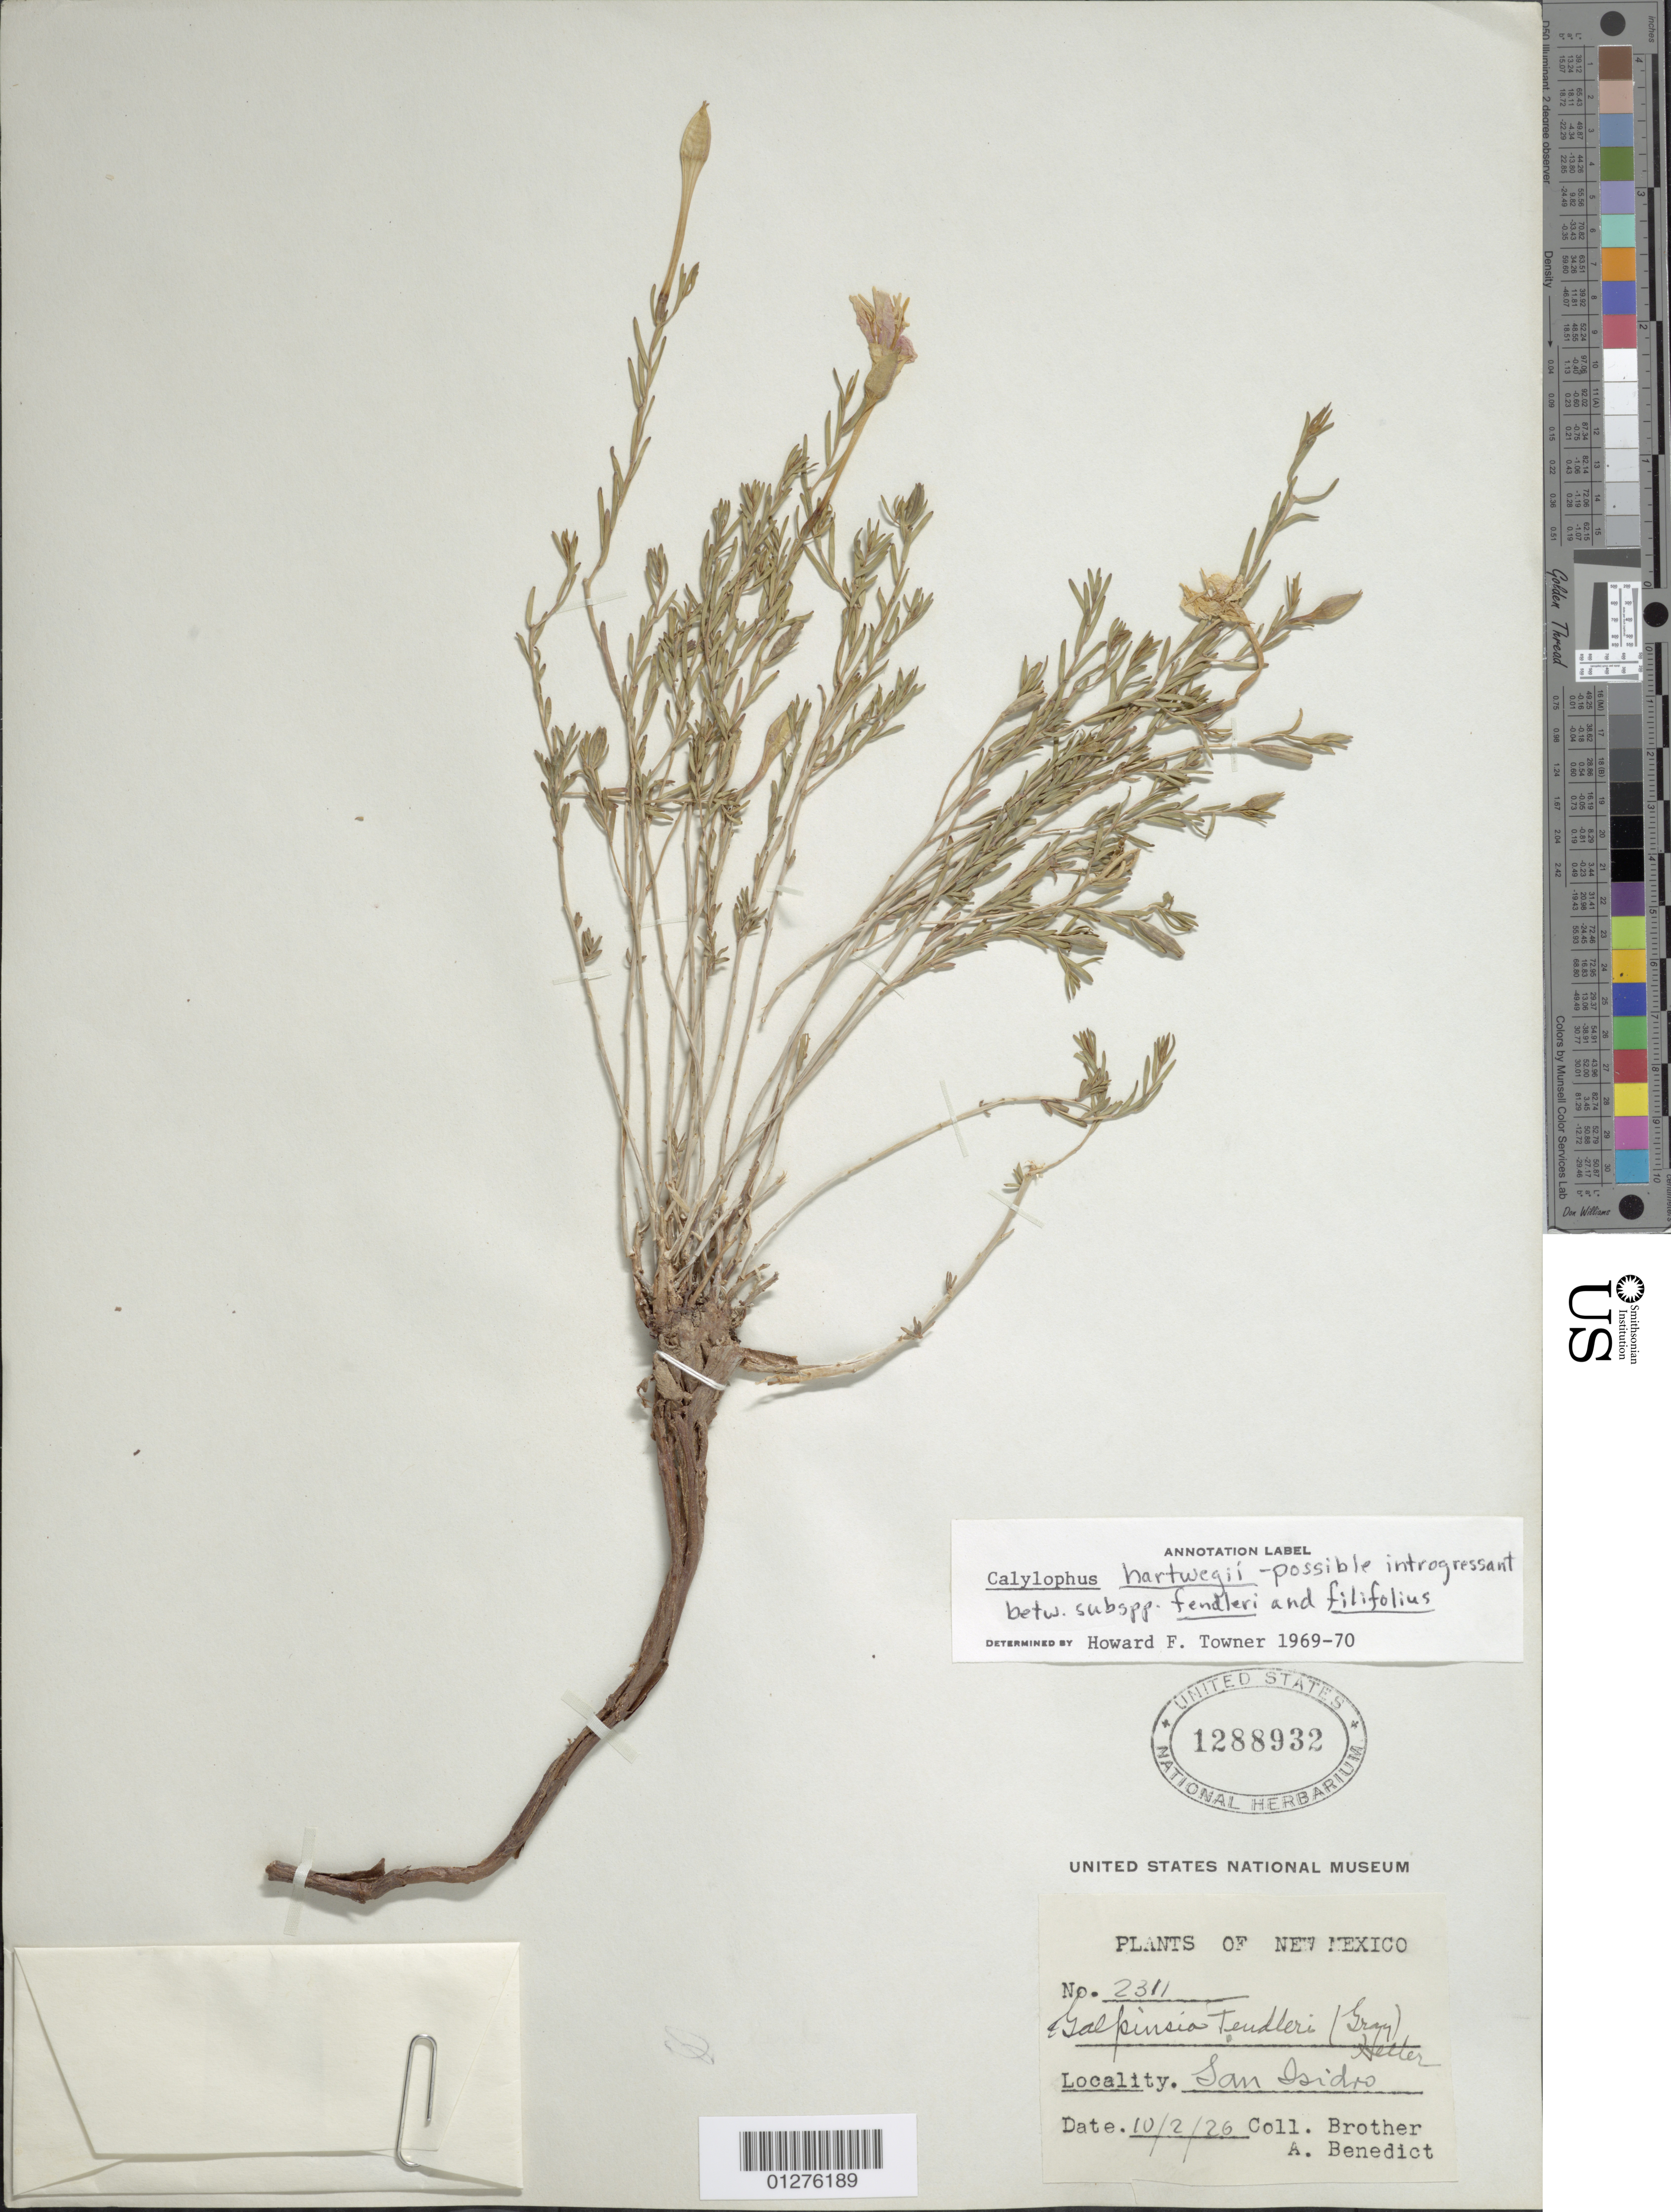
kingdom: Plantae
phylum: Tracheophyta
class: Magnoliopsida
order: Myrtales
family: Onagraceae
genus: Oenothera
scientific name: Oenothera hartwegii subsp. fendleri x O. hartwegii subsp. filifolia (Eastw.) W.L. Wagner & Hoch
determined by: Towner, H. F.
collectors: Bro. A. Benedict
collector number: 2311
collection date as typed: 10/2/26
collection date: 1926-10-02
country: United States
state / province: New Mexico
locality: San Isidro.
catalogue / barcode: US 1288932